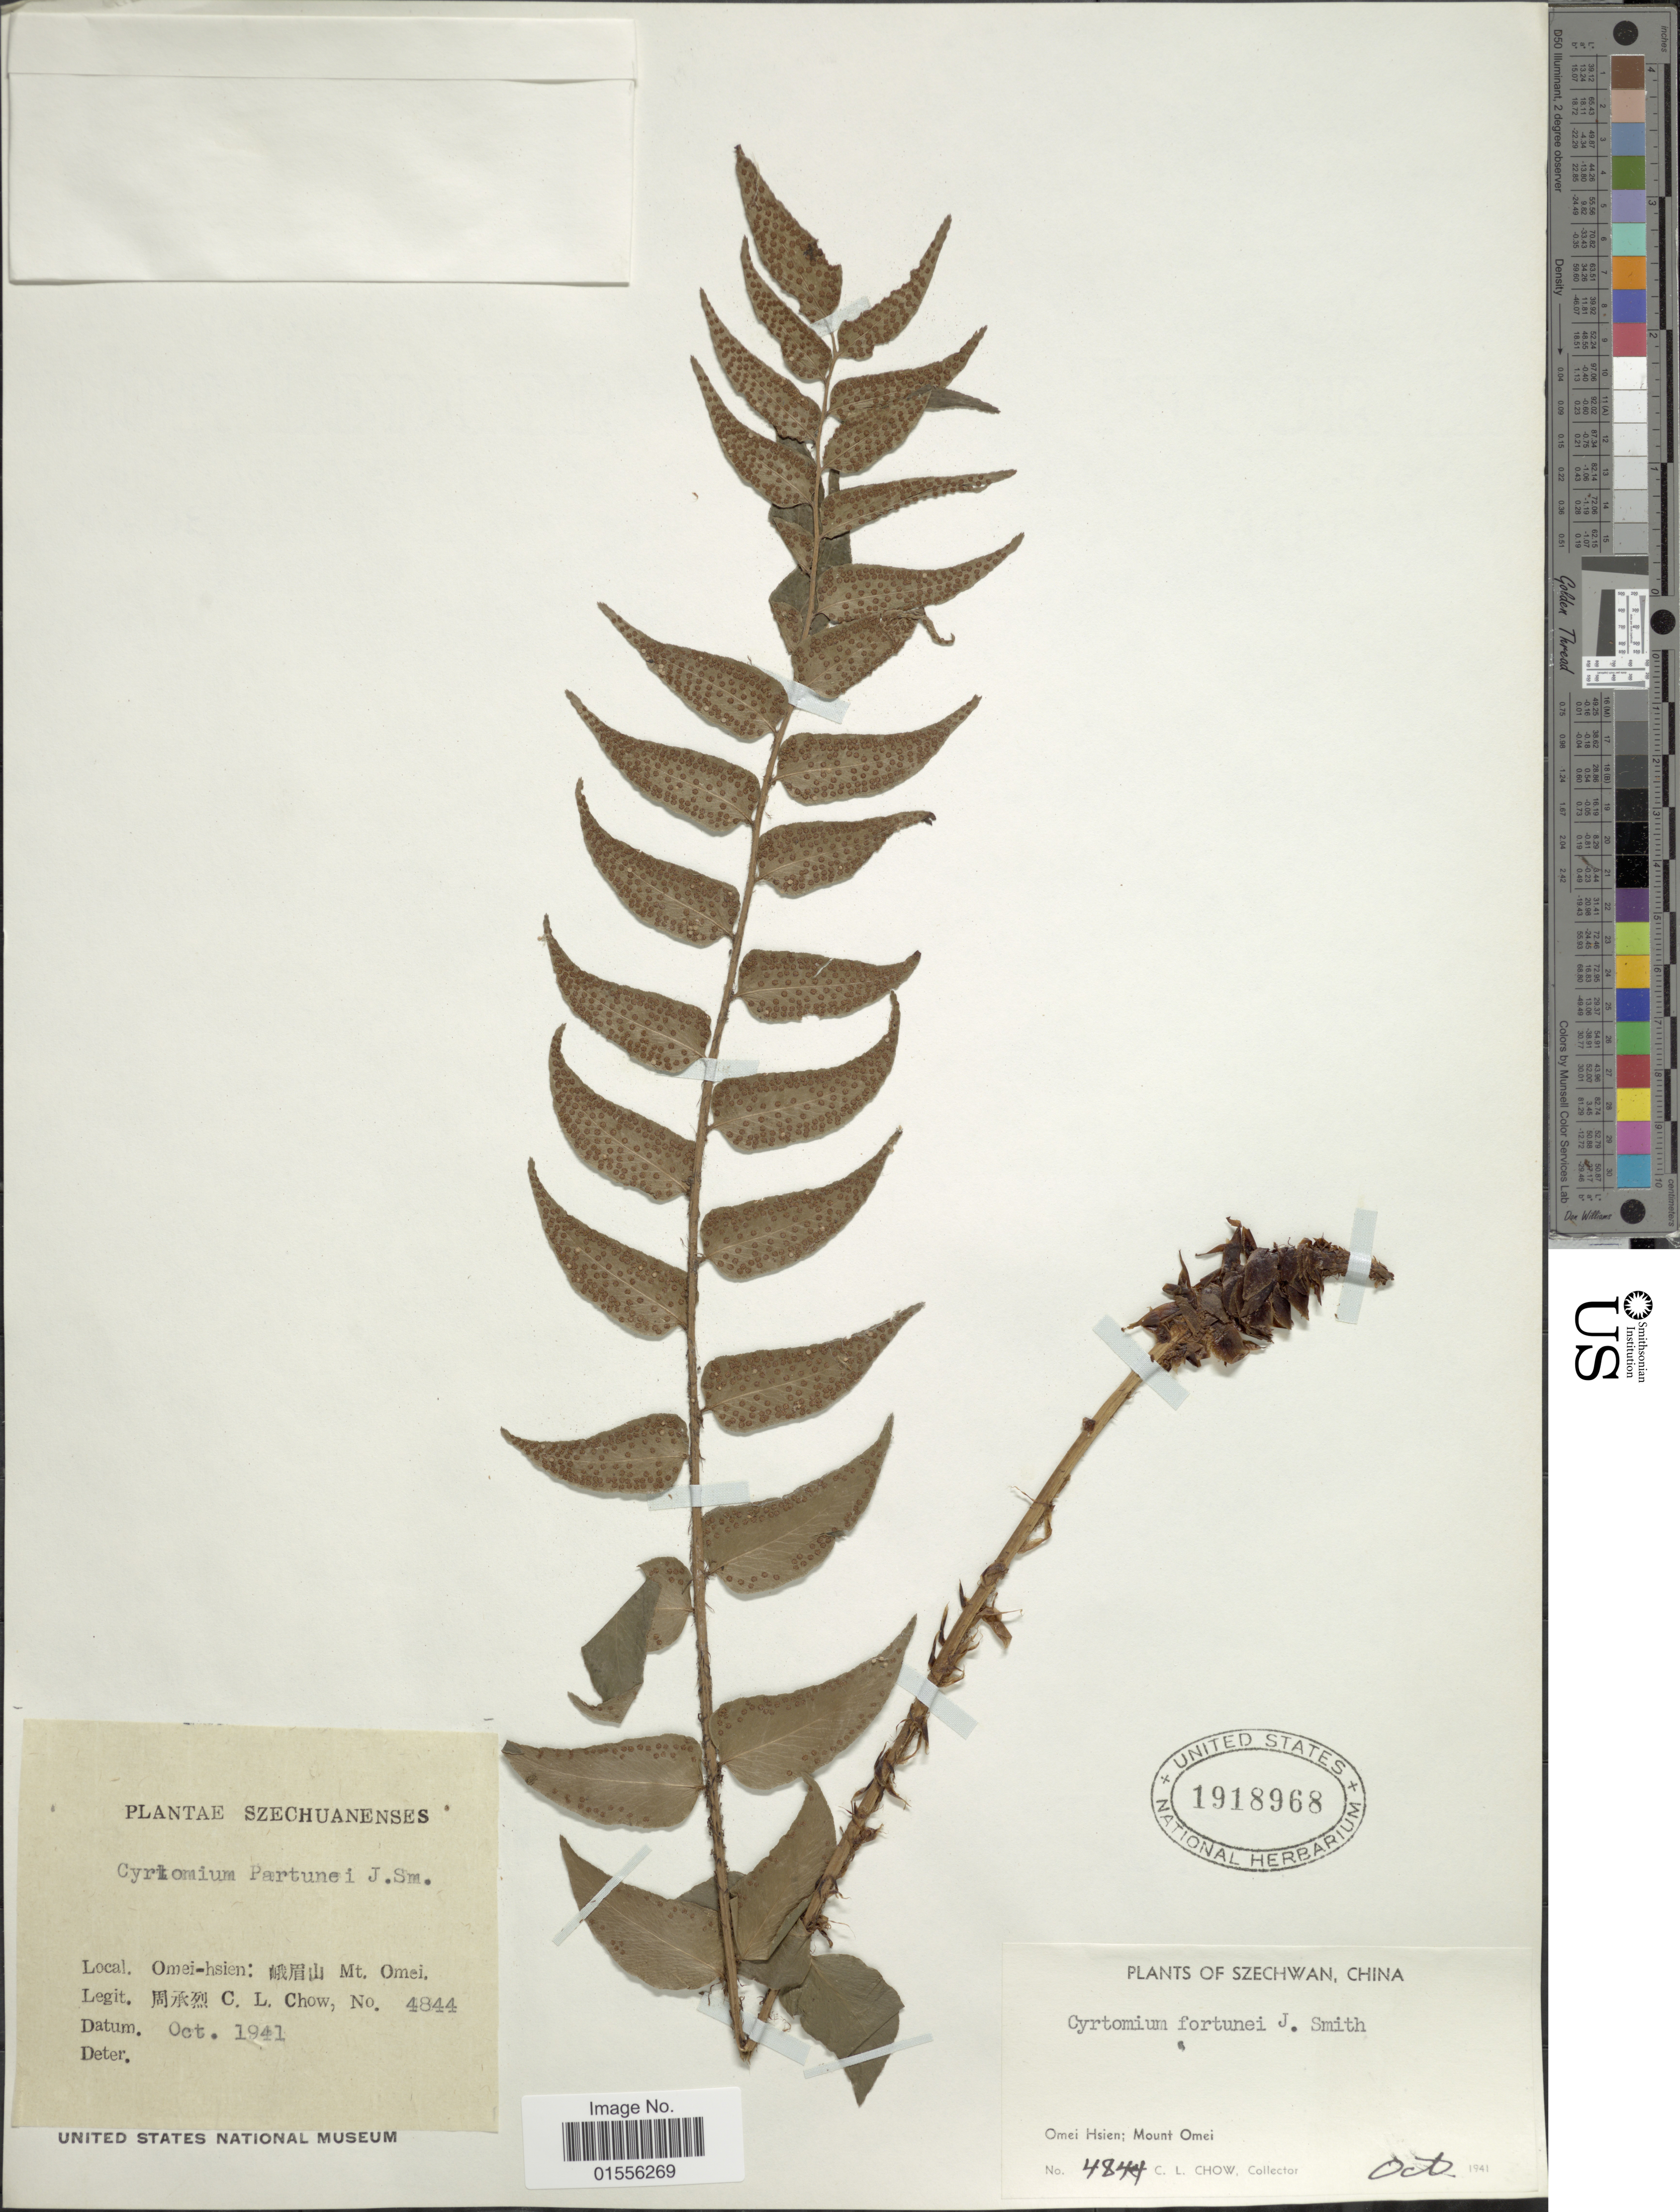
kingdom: Plantae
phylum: Tracheophyta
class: Polypodiopsida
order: Polypodiales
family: Dryopteridaceae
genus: Cyrtomium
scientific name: Cyrtomium fortunei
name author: J. Sm.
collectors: C. Chow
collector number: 4844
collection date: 1941-10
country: China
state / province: Sichuan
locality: Szechwan, Omei Hsien; Mount Omei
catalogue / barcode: US 1918968